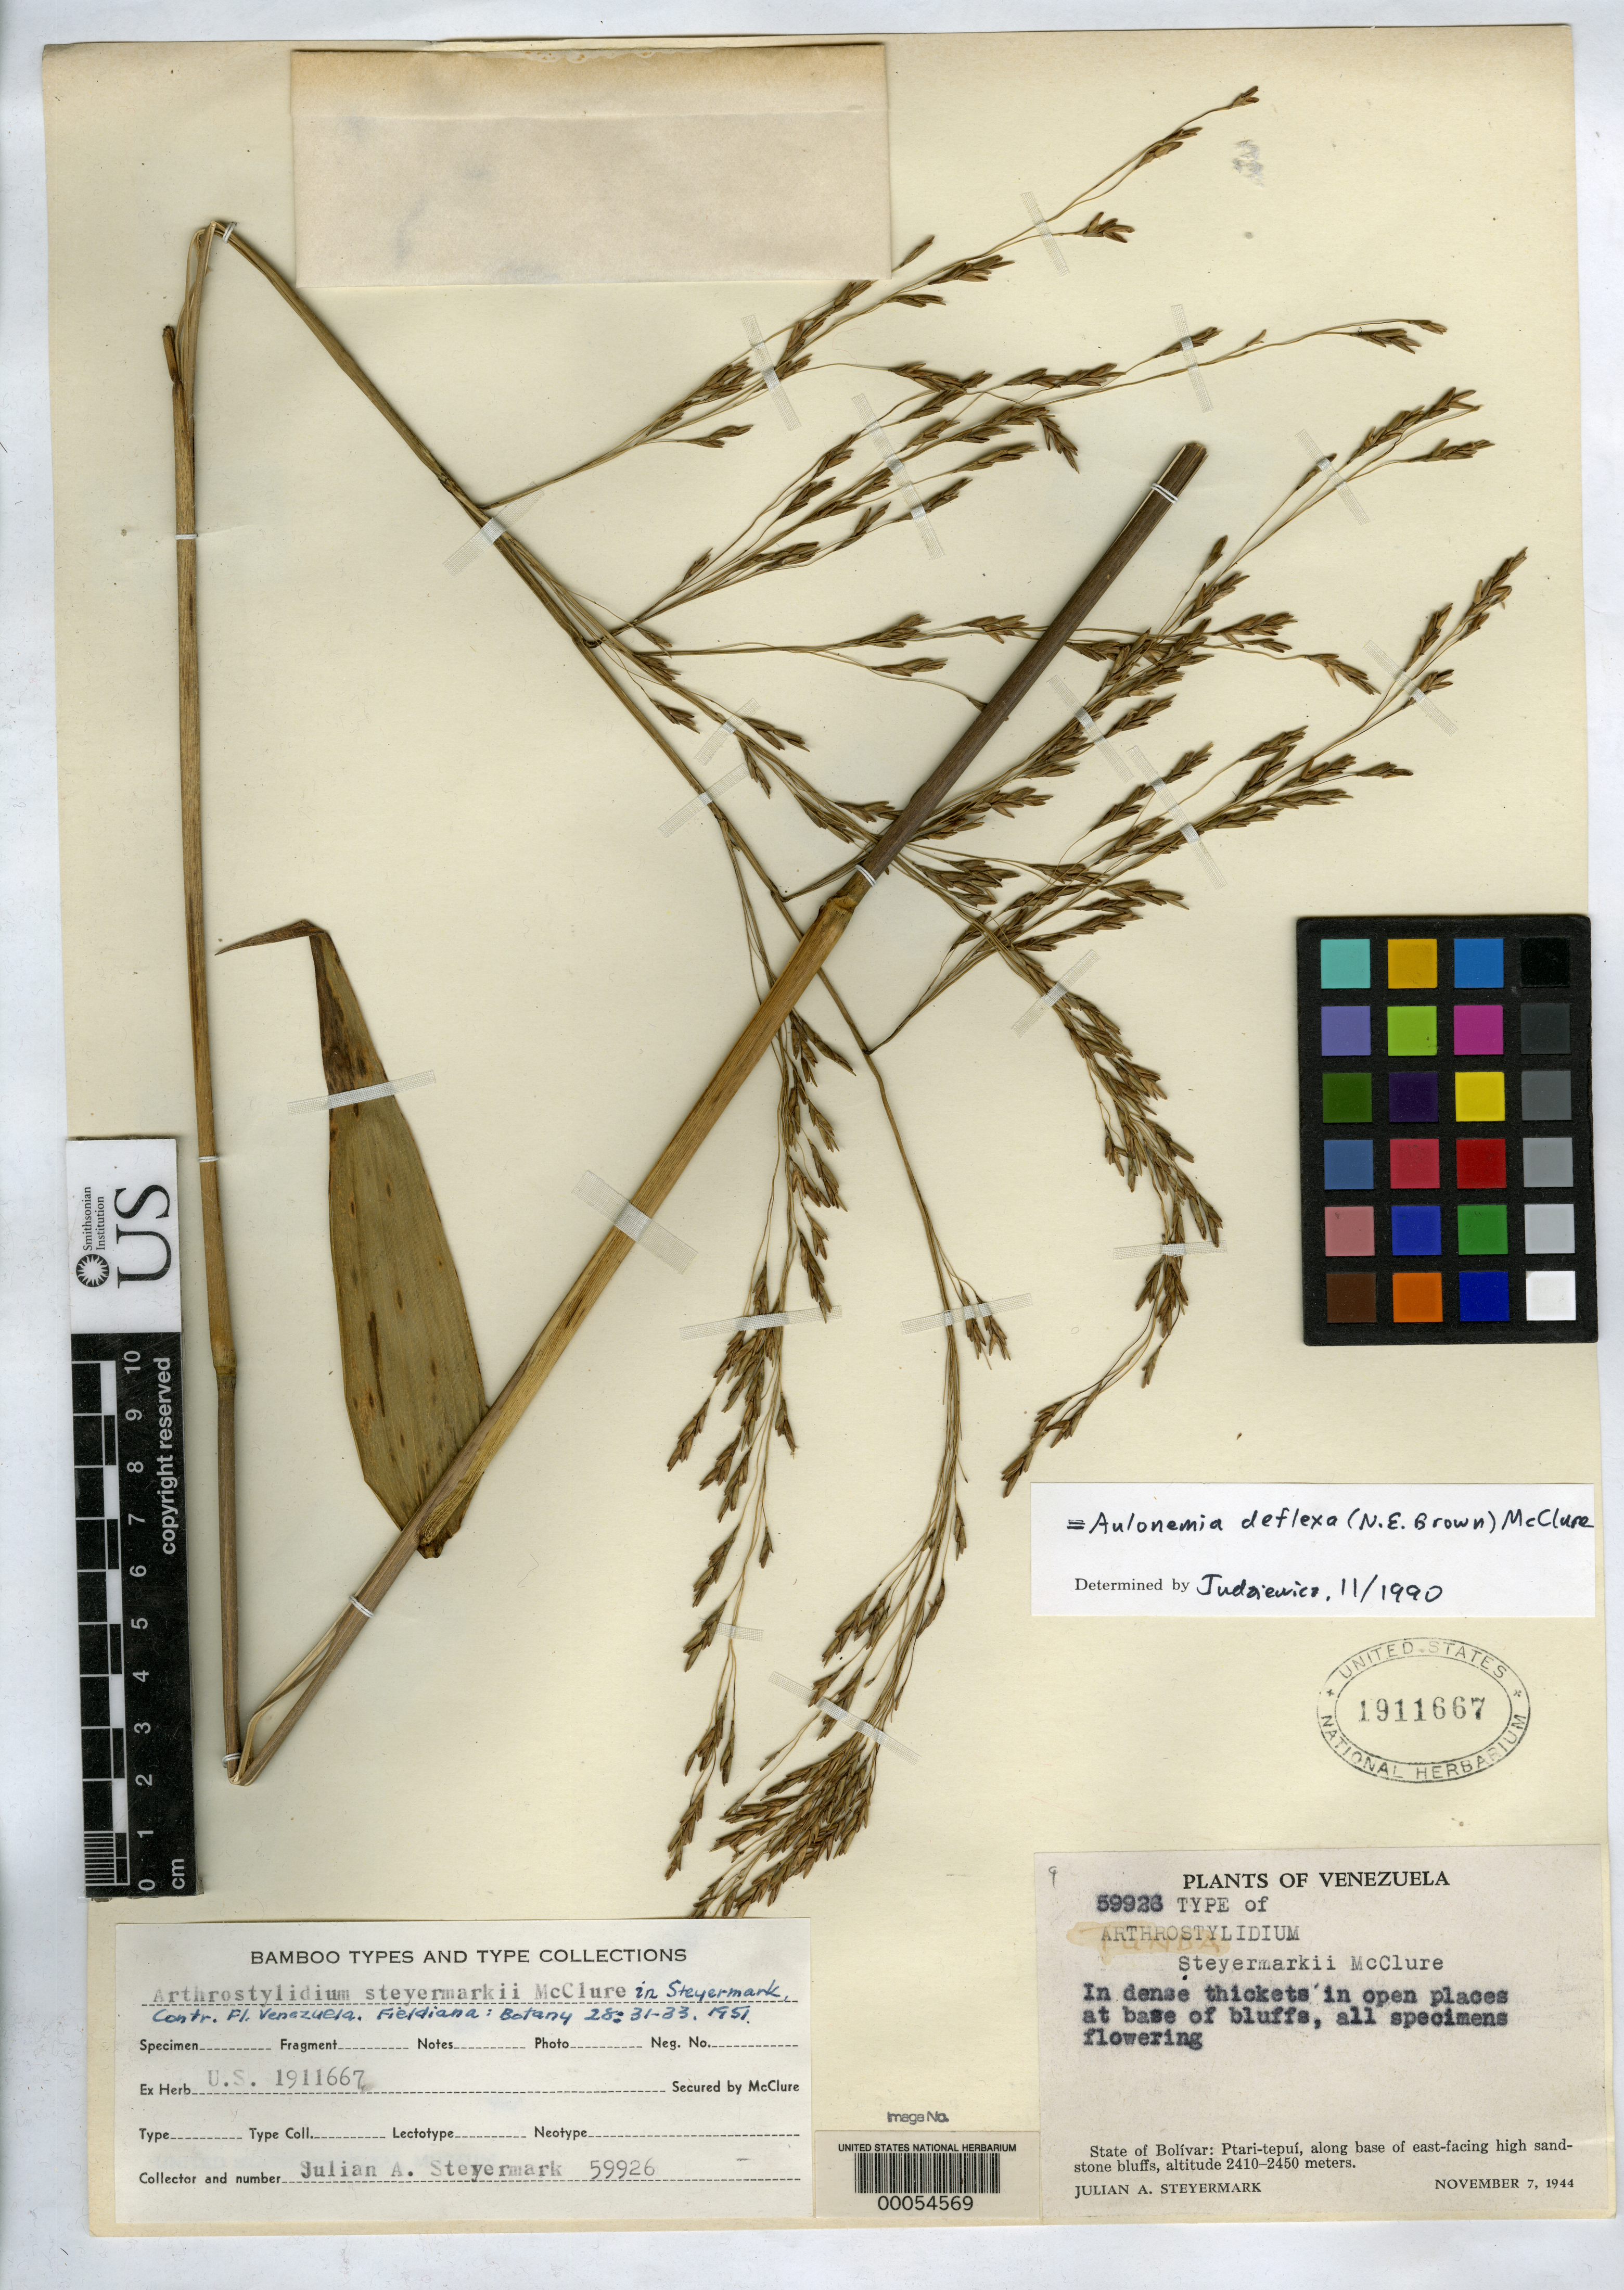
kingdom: Plantae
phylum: Tracheophyta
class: Liliopsida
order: Poales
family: Poaceae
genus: Arthrostylidium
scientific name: Arthrostylidium steyermarkii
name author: McClure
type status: Holotype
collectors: J. Steyermark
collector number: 59926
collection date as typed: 07 Nov 1944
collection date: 1944-11-07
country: Venezuela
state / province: Bolivar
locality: Ptari-tepui.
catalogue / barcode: US 1911667